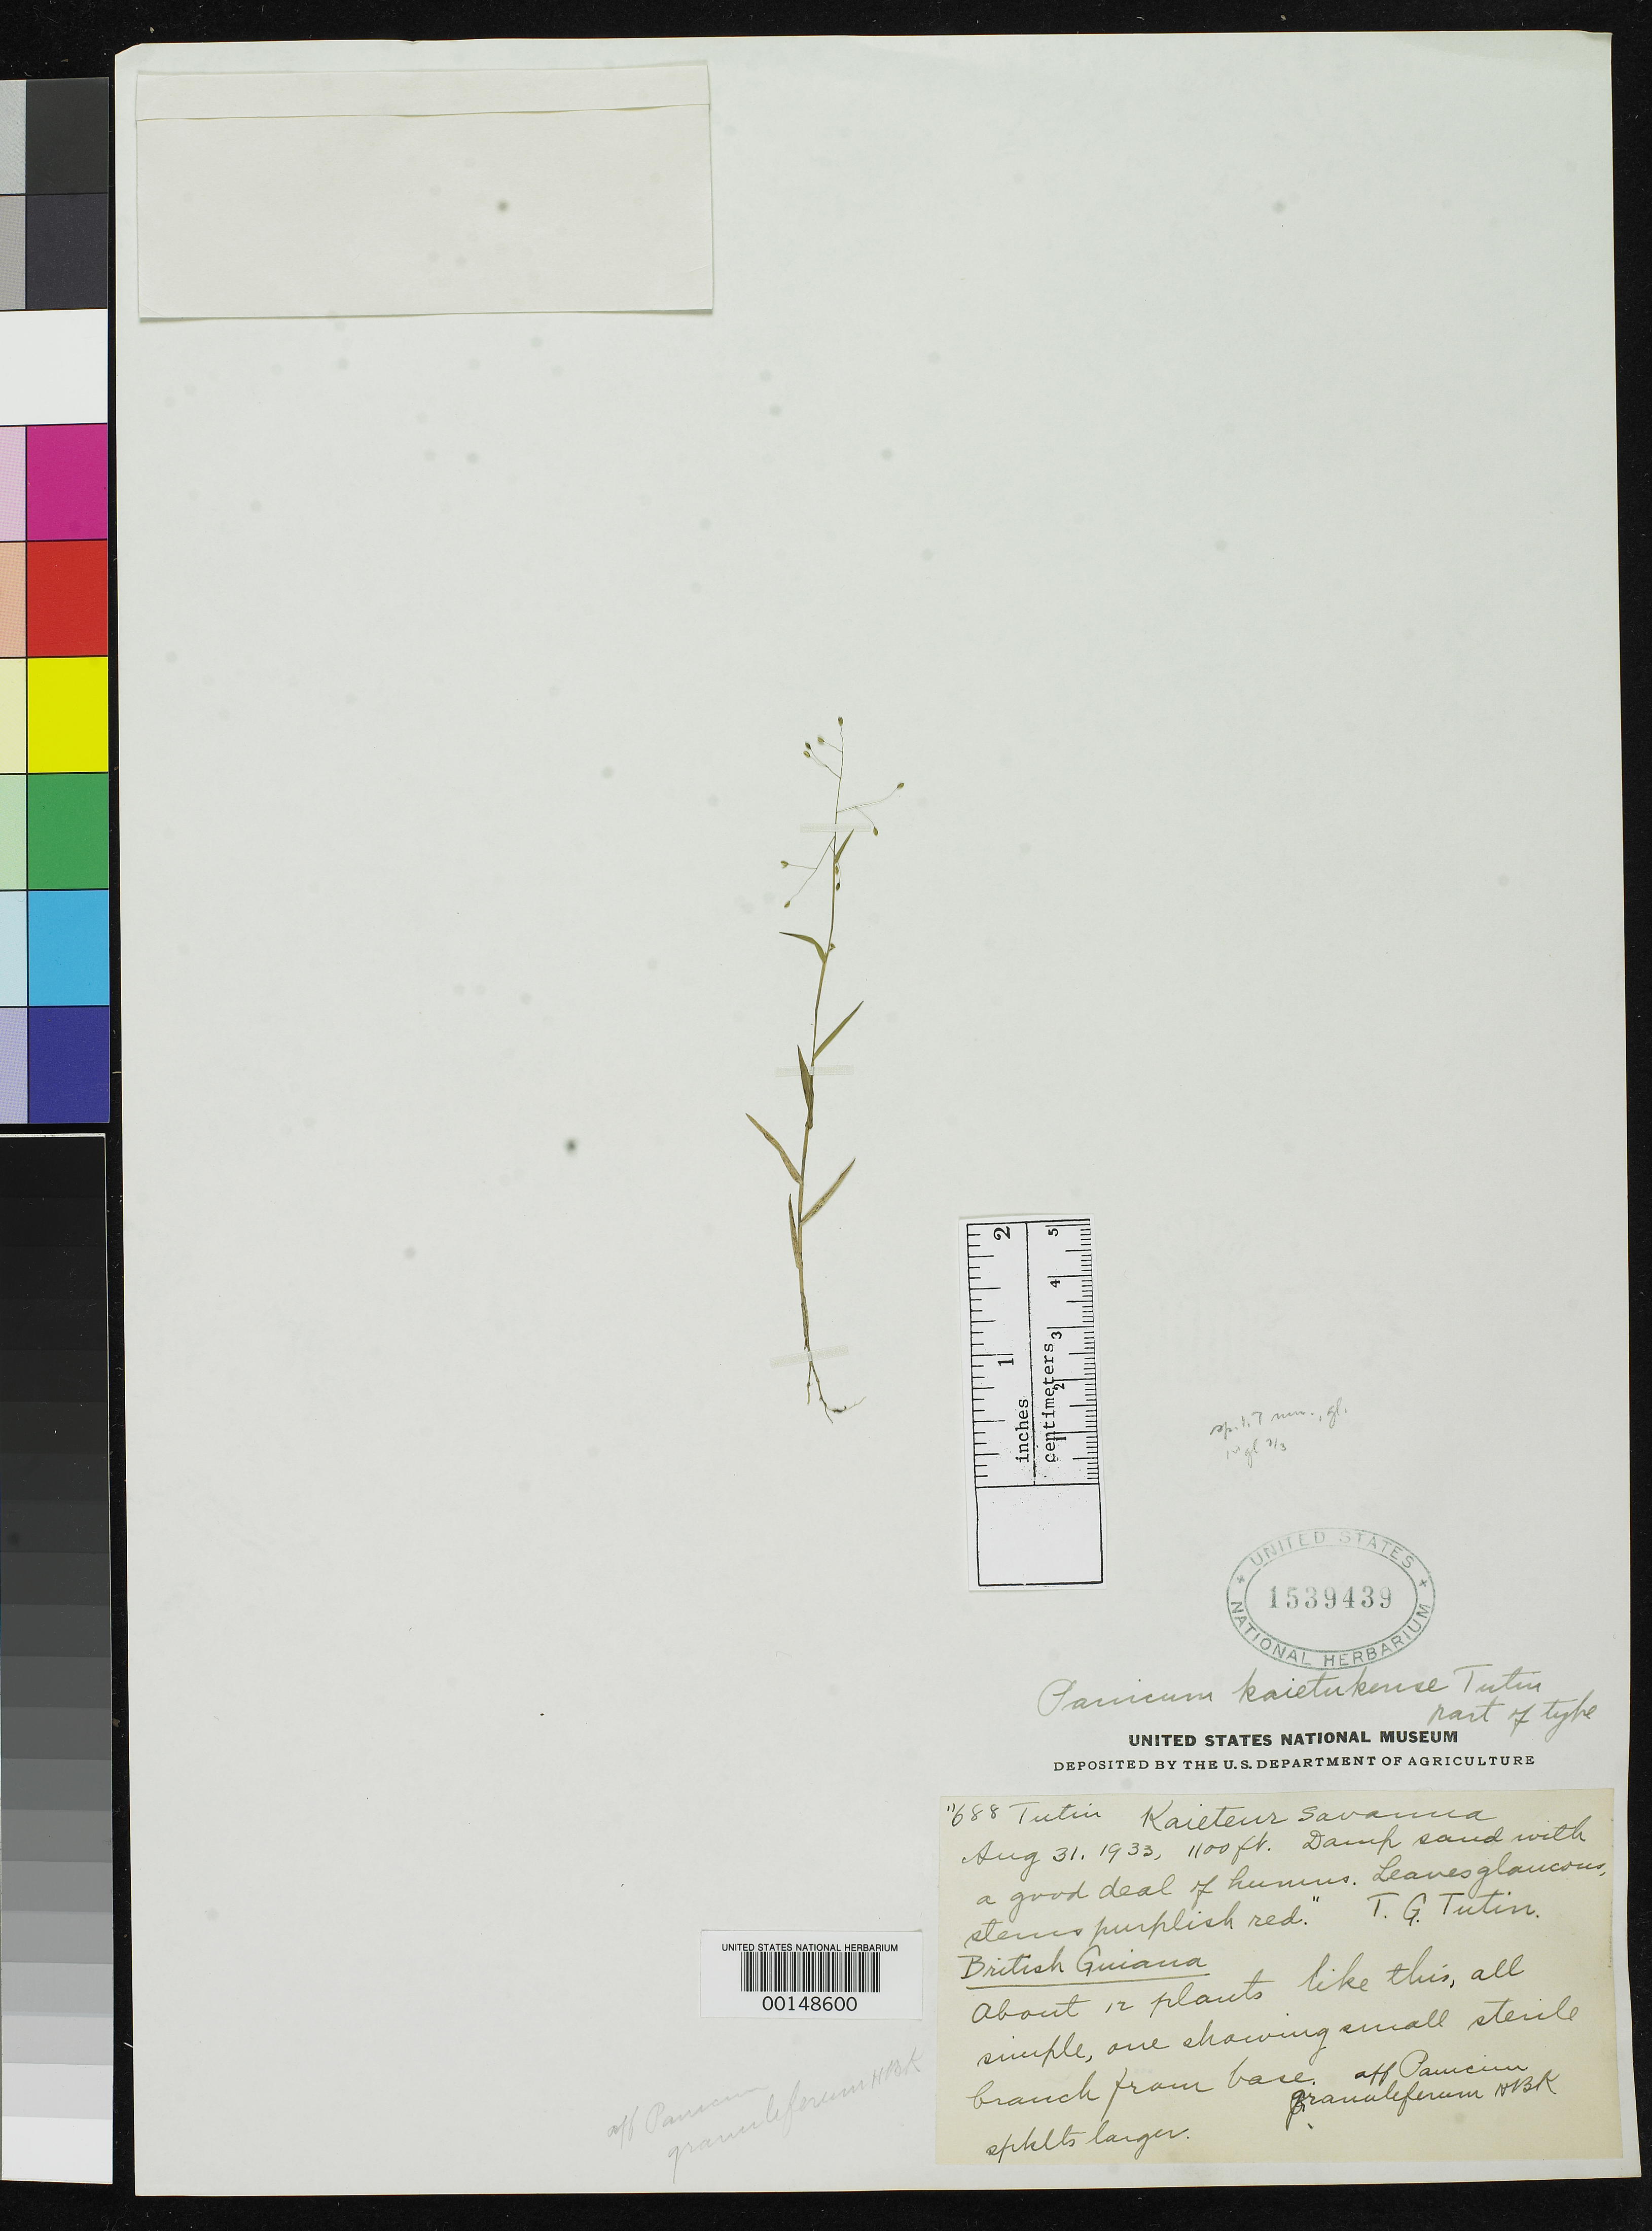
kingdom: Plantae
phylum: Tracheophyta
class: Liliopsida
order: Poales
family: Poaceae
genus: Panicum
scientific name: Panicum kaietukense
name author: Tutin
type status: Type Fragment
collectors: T. G. Tutin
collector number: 688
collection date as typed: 31 Aug 1933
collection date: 1933-08-31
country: Guyana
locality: Kaieteur savannah, Potaro River.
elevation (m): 335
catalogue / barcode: US 1539439